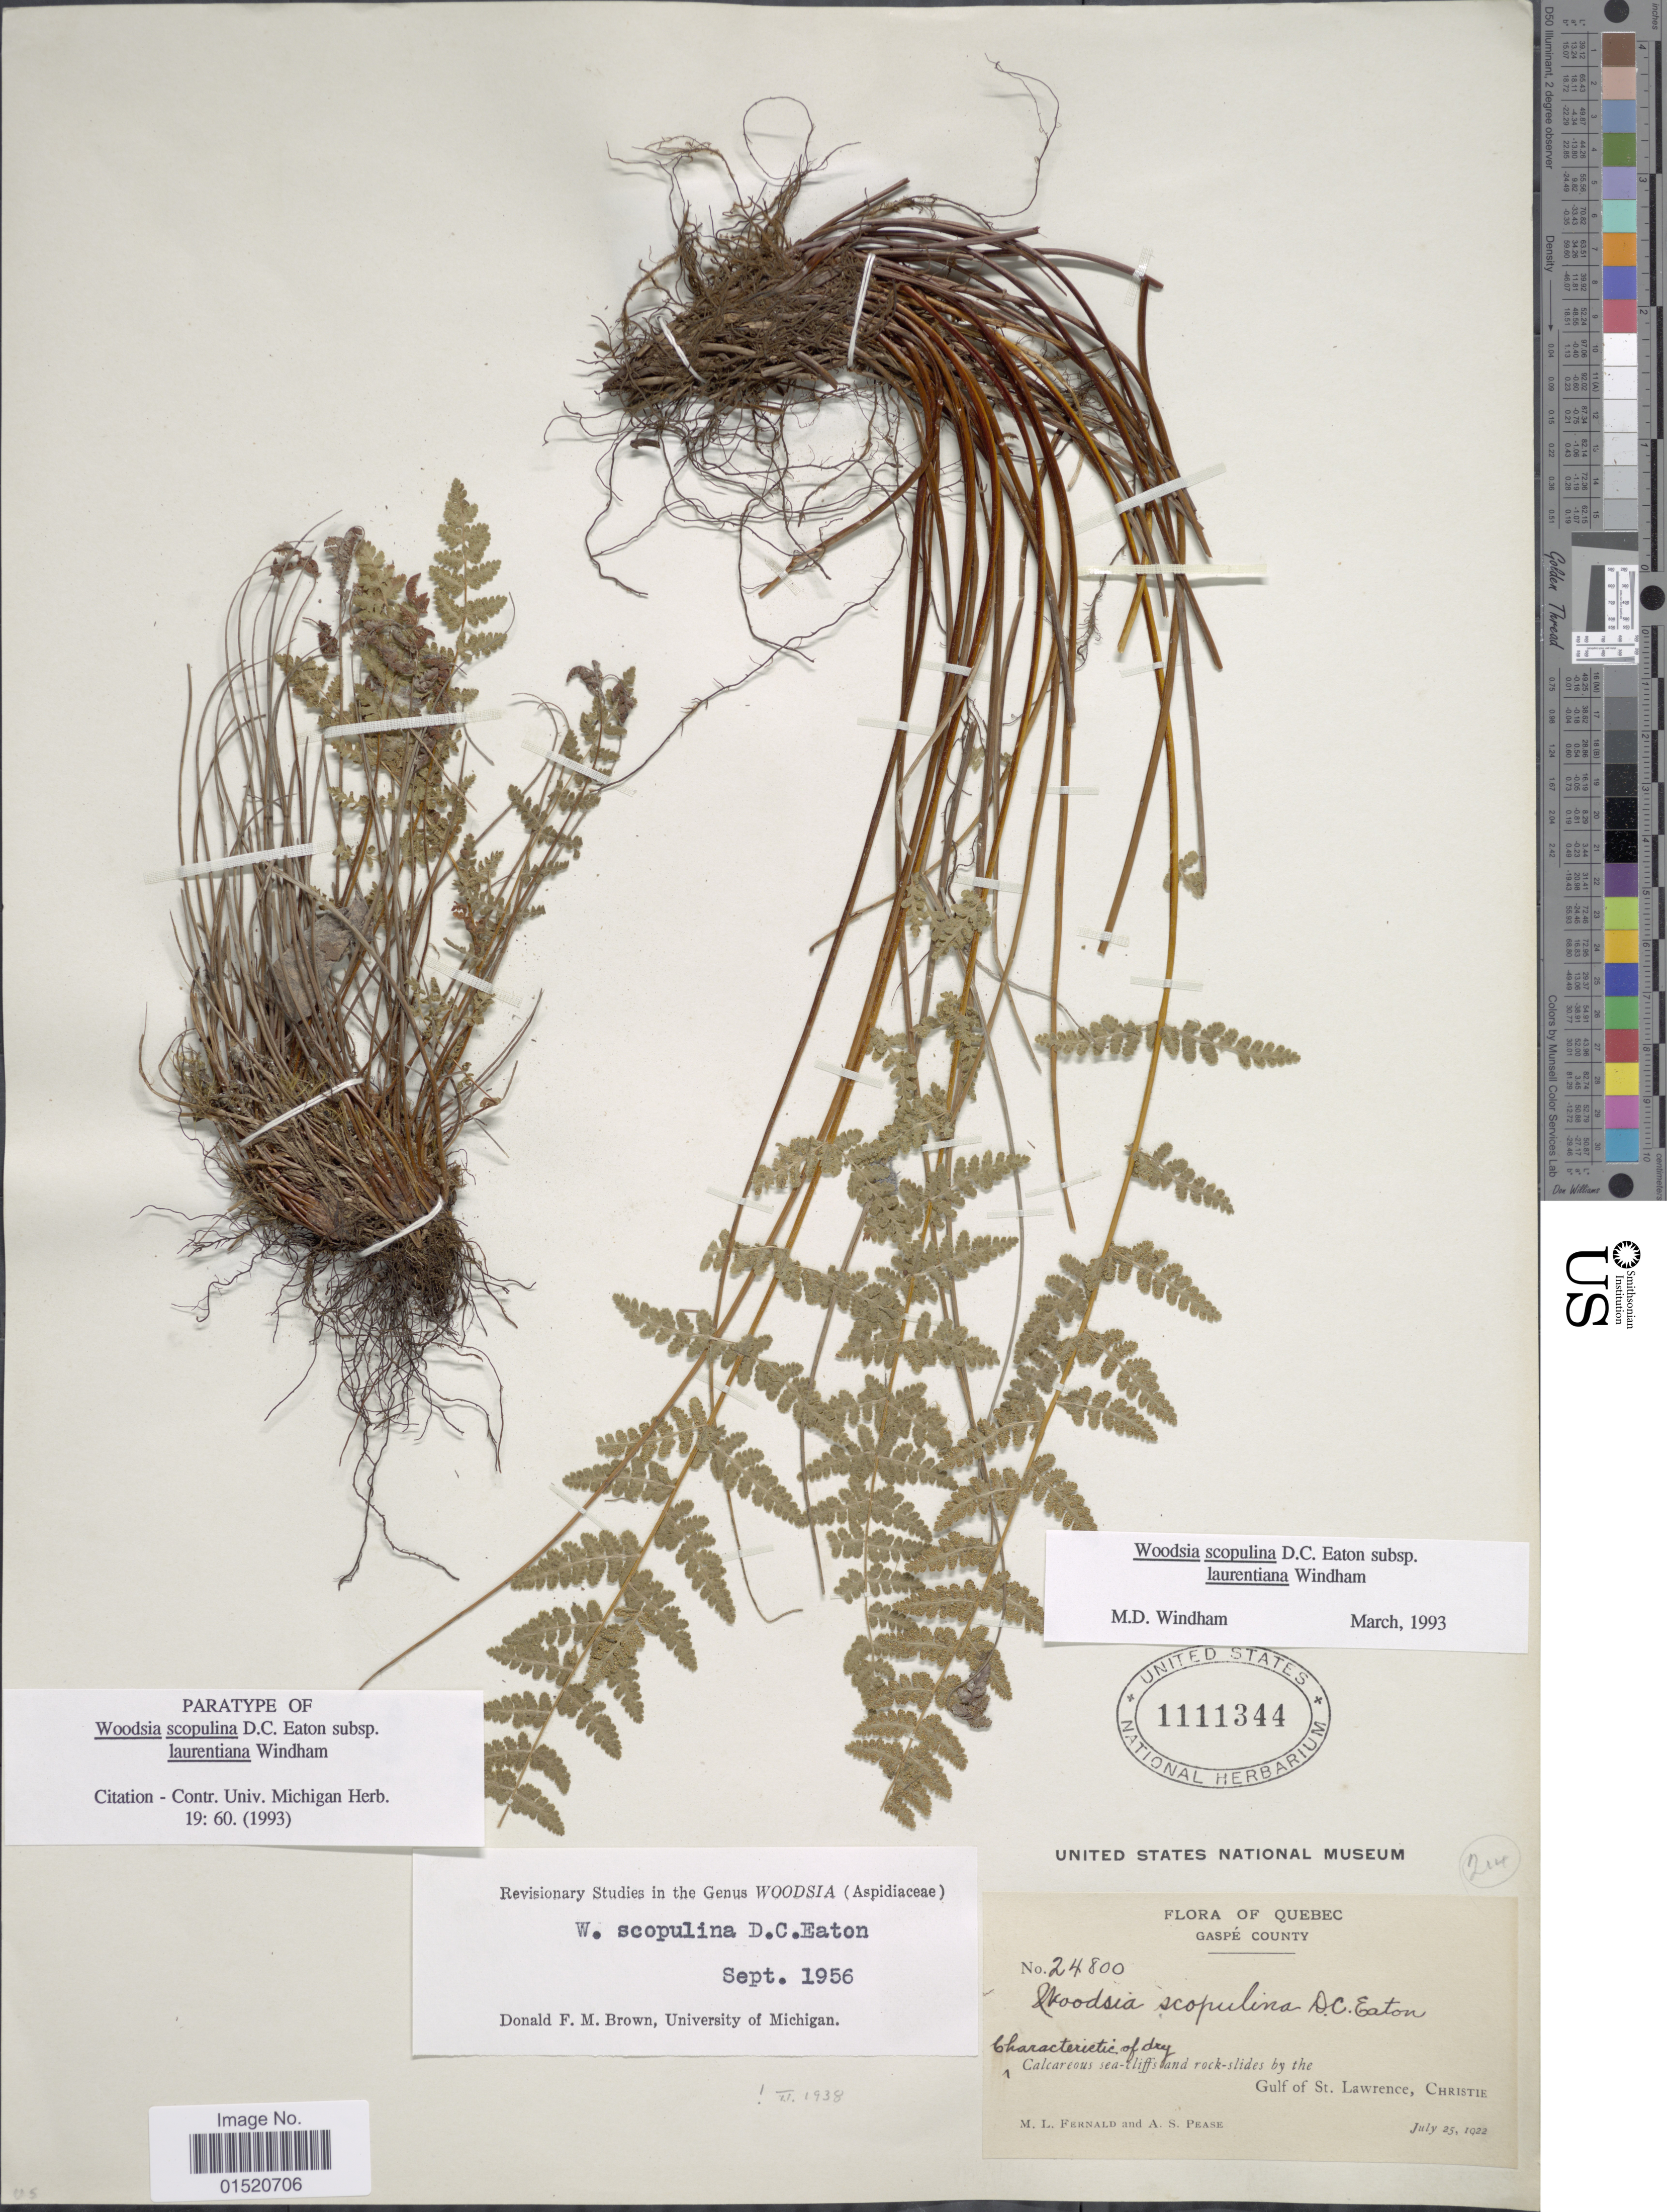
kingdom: Plantae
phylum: Tracheophyta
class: Polypodiopsida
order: Polypodiales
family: Woodsiaceae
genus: Woodsia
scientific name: Woodsia scopulina subsp. laurentiana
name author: Windham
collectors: M. L. Fernald & A. S. Pease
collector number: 24800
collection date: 1922-07-25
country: Canada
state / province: Quebec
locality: Gaspé County, Gulf of St. lawrence, Christie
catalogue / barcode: US 1111344